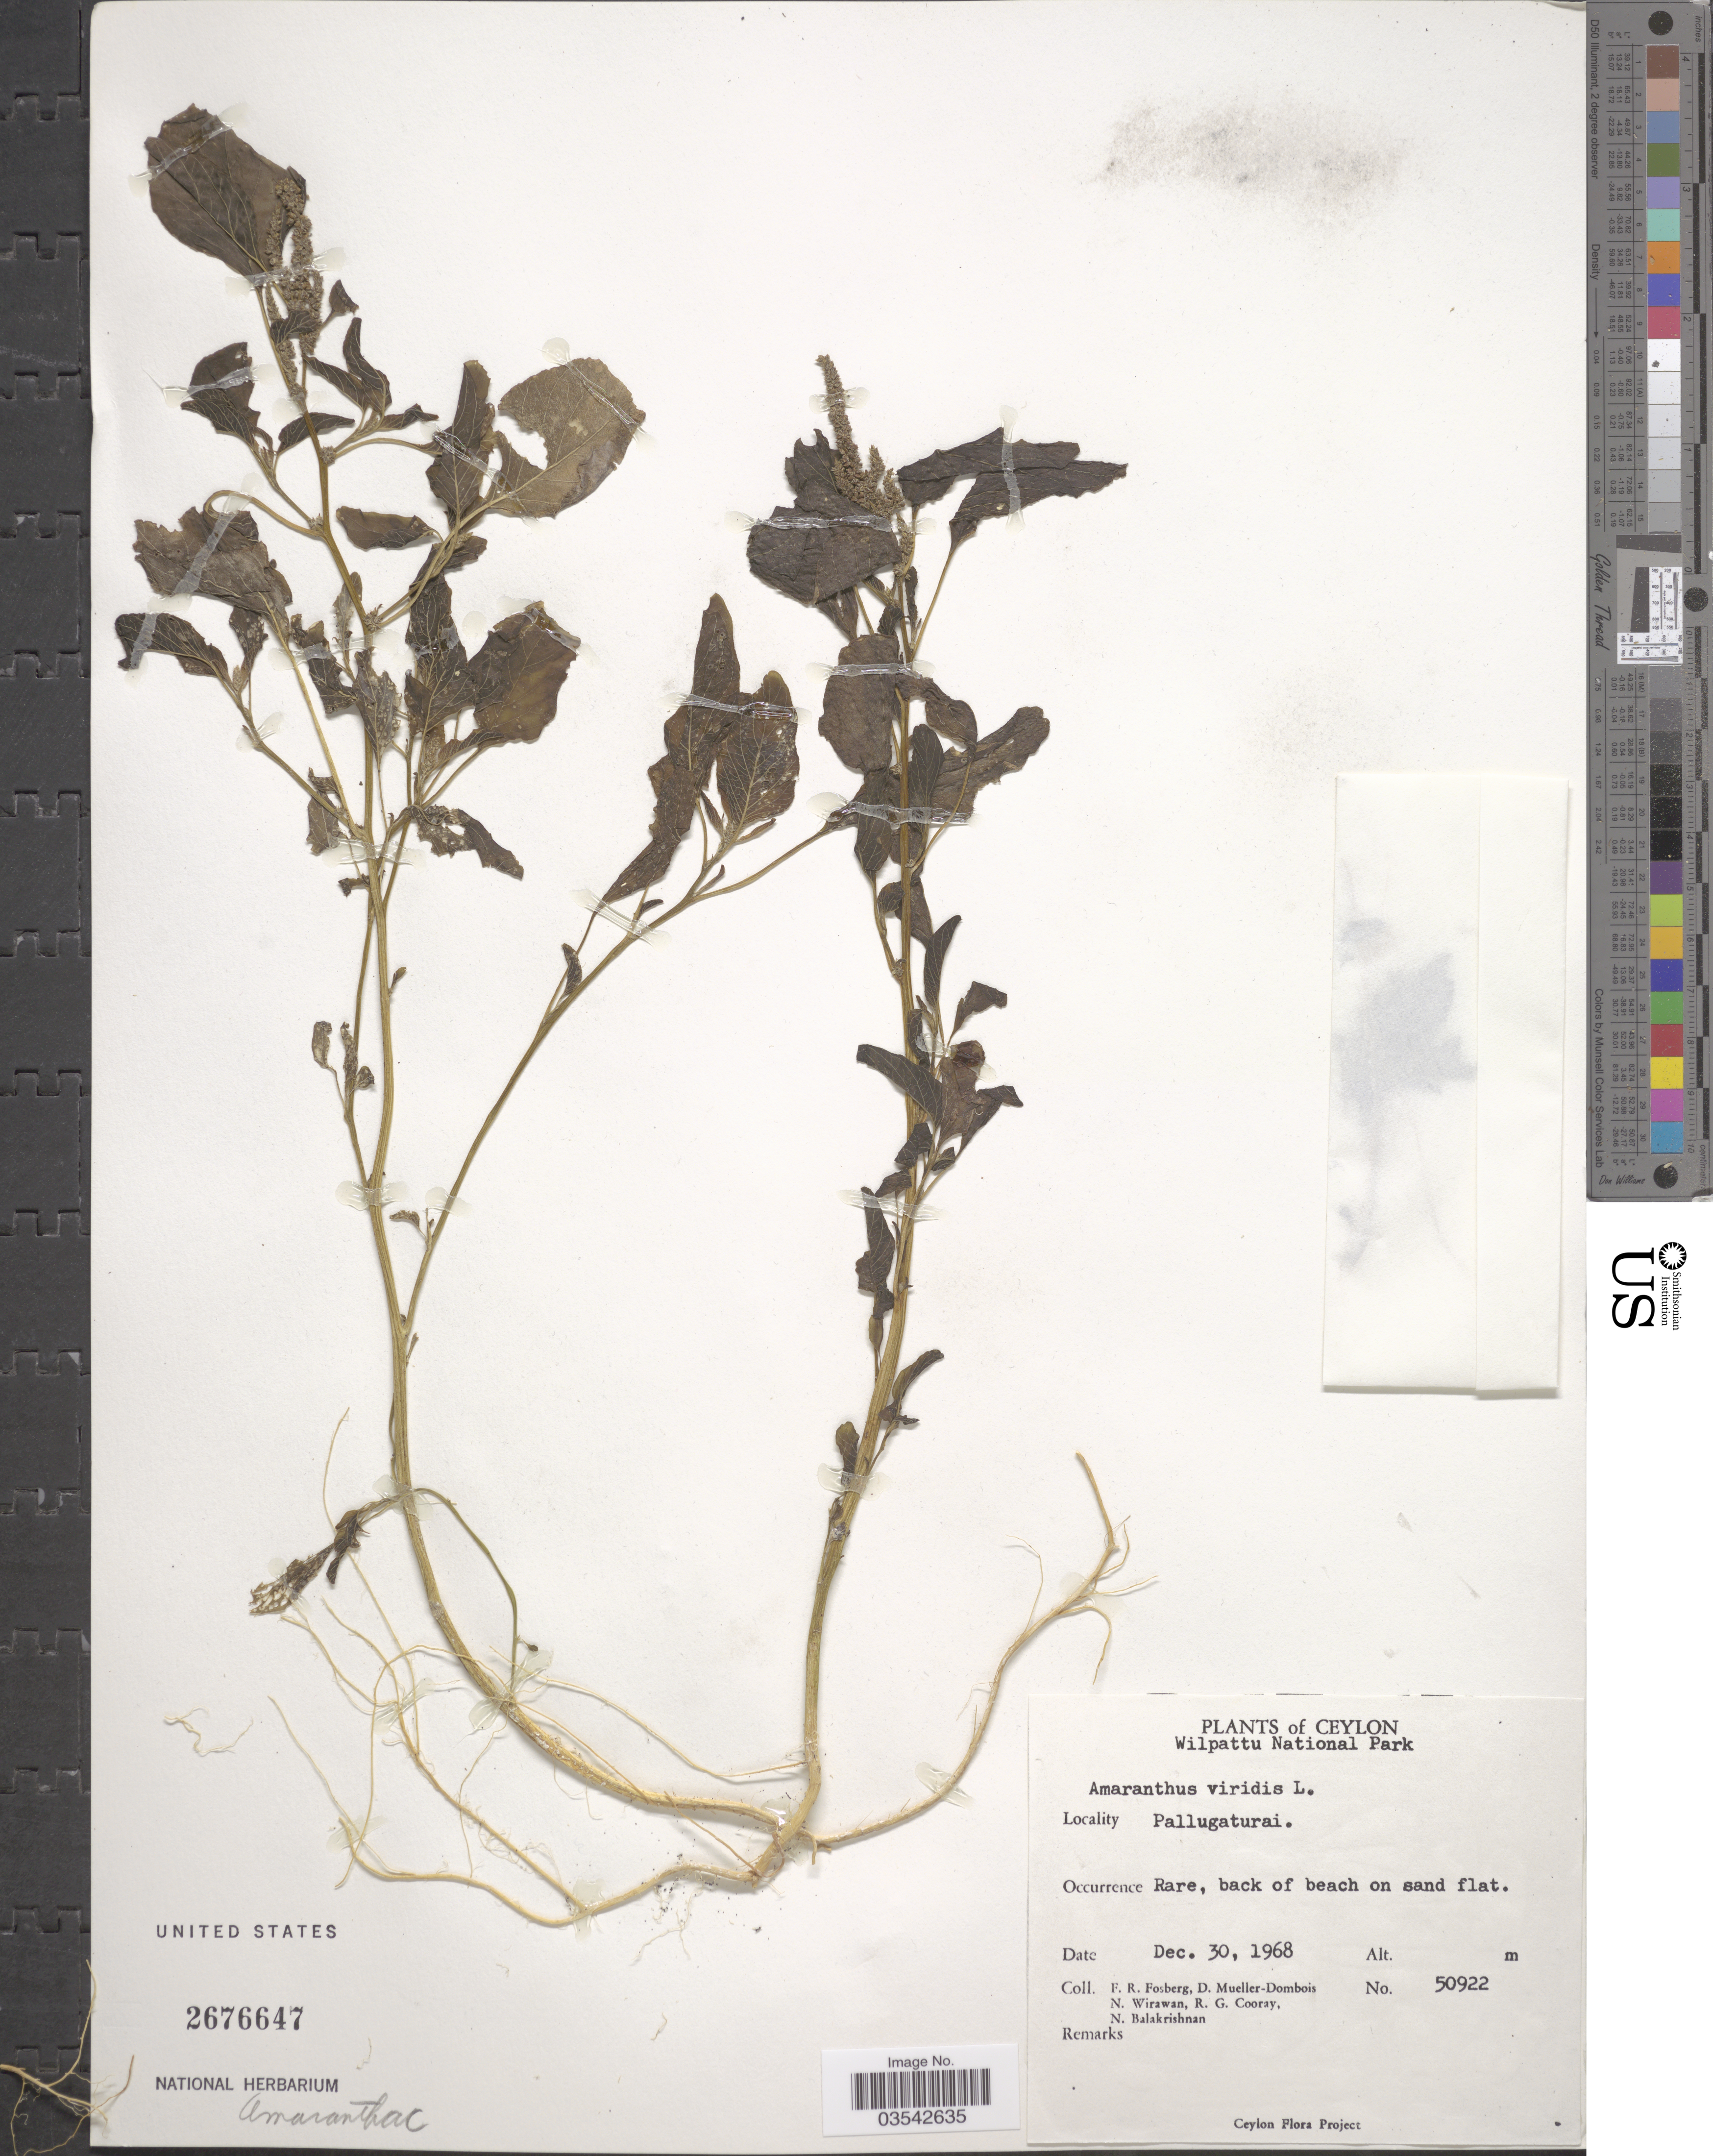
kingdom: Plantae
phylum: Tracheophyta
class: Magnoliopsida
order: Caryophyllales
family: Amaranthaceae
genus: Amaranthus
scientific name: Amaranthus viridis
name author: L.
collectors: F. R. Fosberg, D. Mueller-Dombois, N. Wirawan, R. Cooray & N. Balakrishnan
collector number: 50922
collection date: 1968-12-30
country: Sri Lanka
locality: Ceylon. Wilpattu National Park. Pallugaturai.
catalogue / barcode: US 2676647